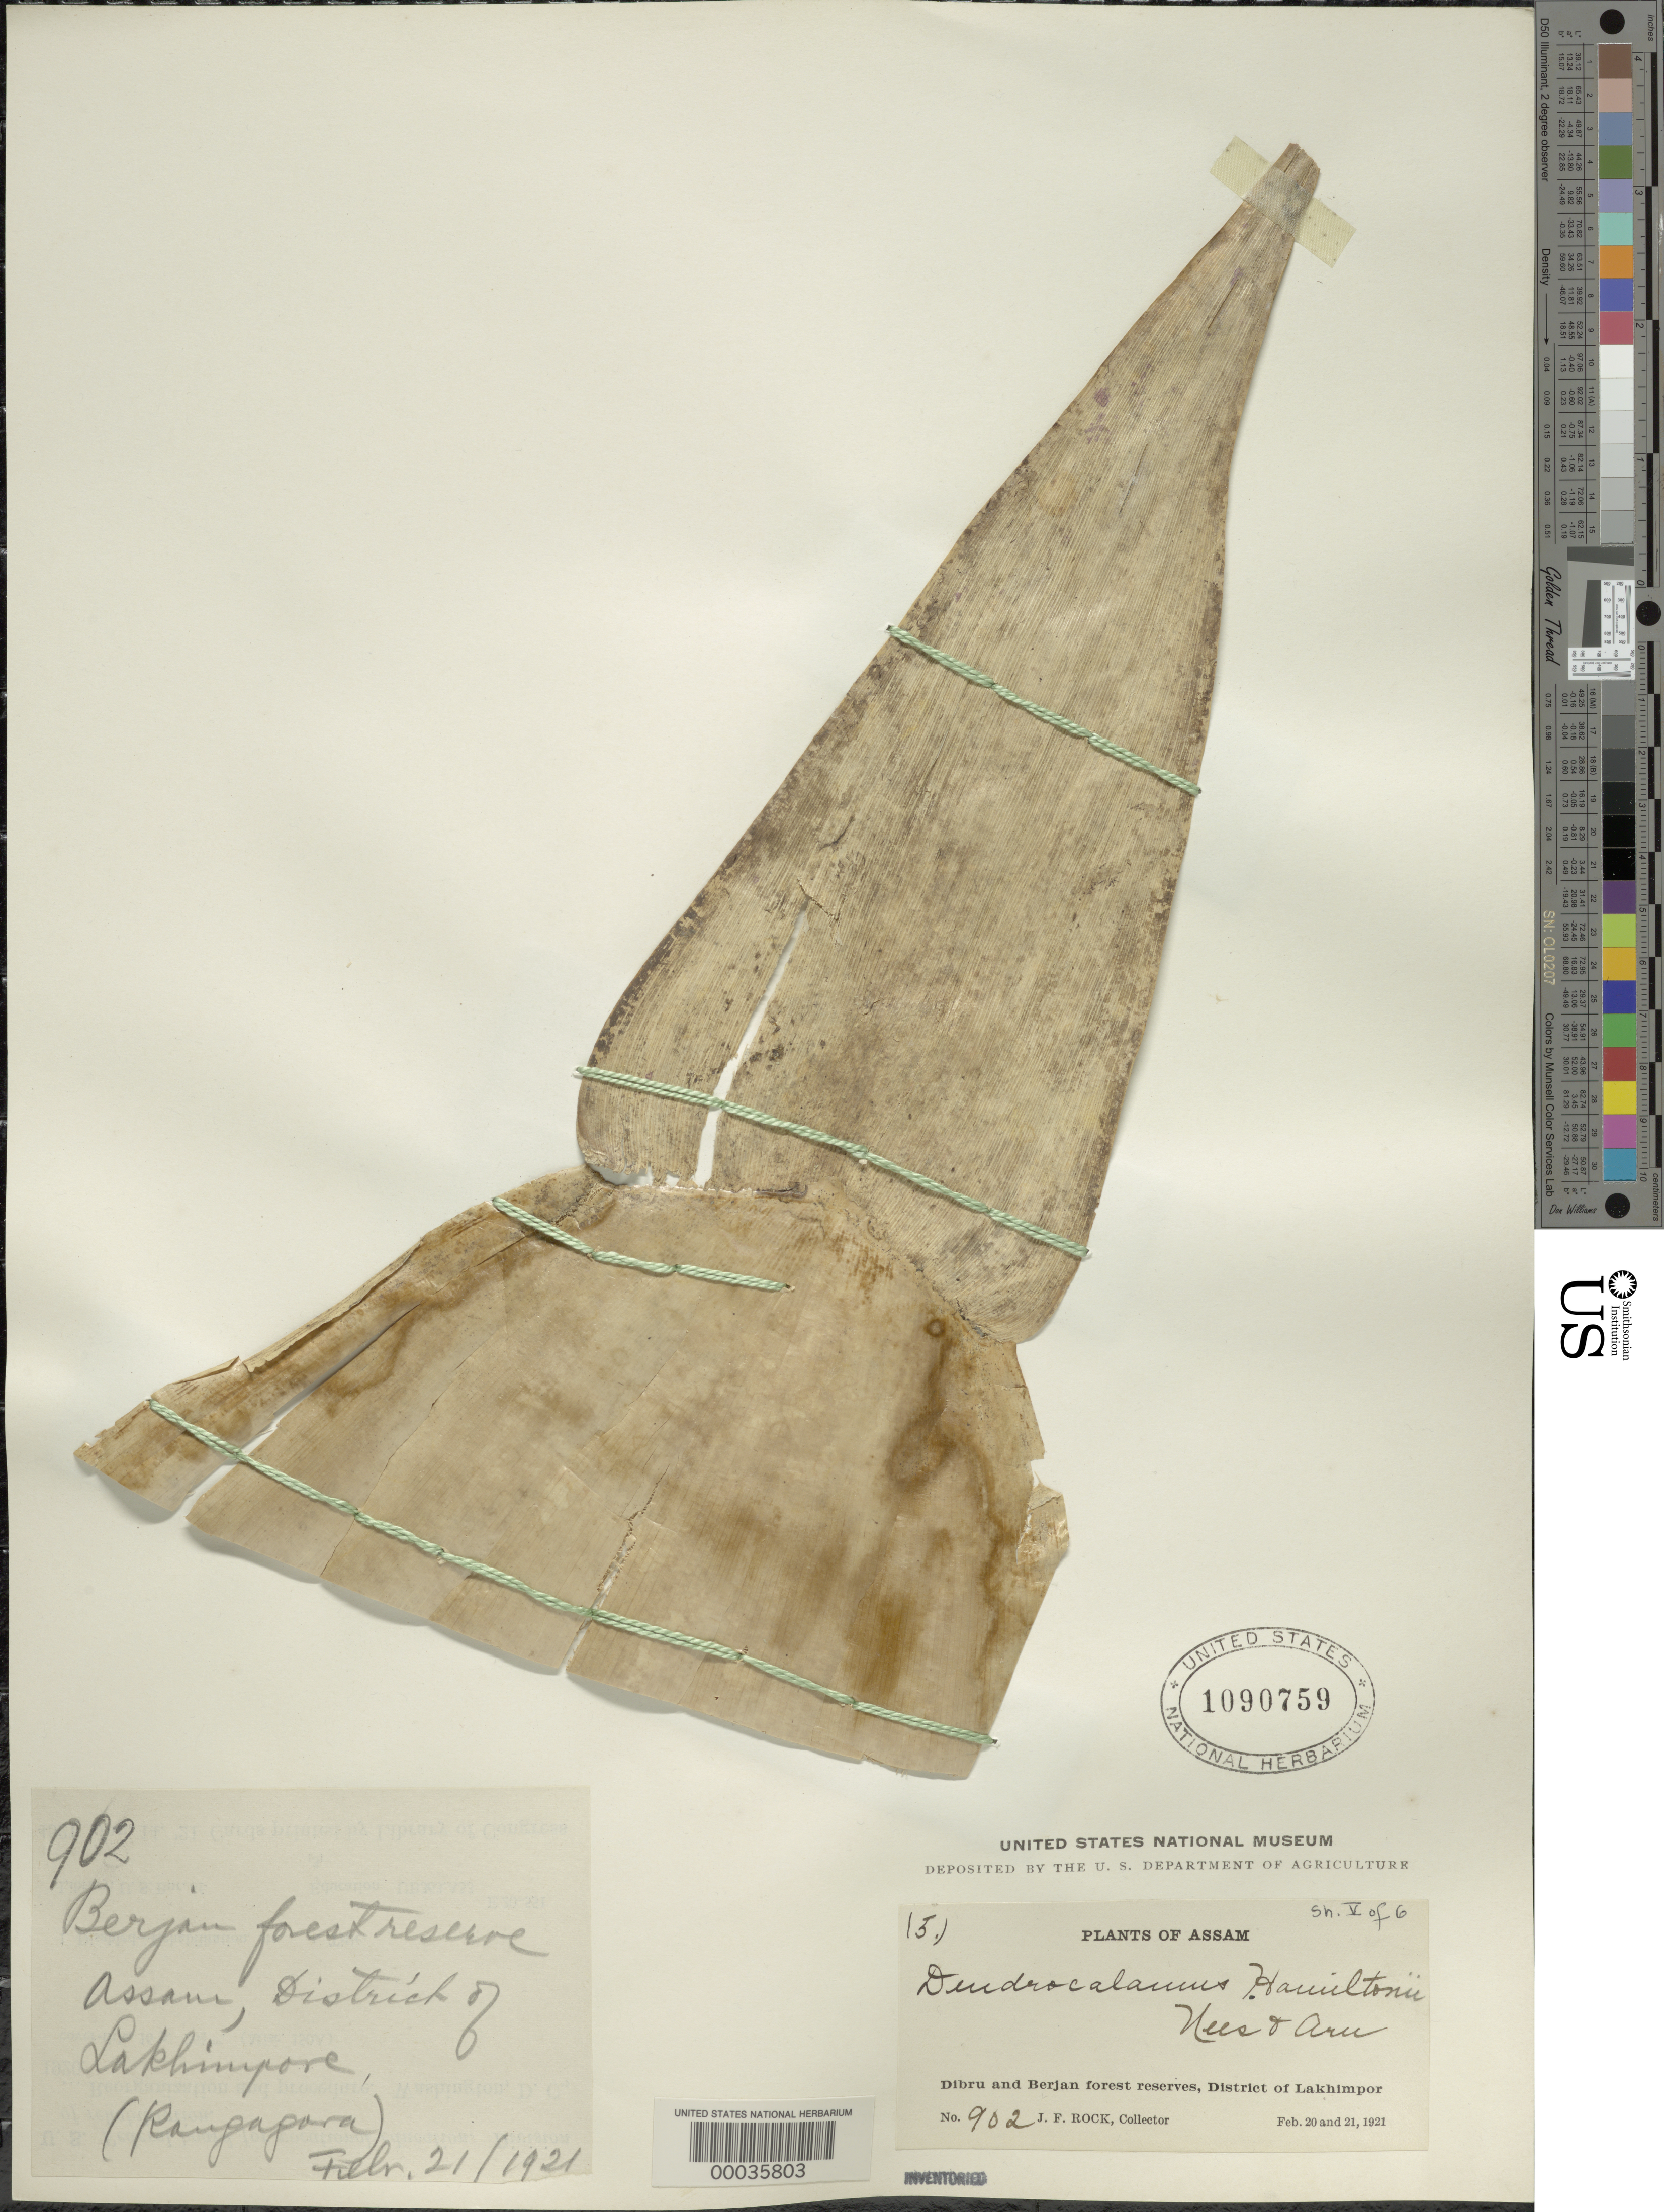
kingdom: Plantae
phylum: Tracheophyta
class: Liliopsida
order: Poales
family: Poaceae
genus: Dendrocalamus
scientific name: Dendrocalamus hamiltonii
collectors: J. F. Rock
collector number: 902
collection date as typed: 20 Feb 1921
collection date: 1921-02-20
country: India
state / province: Assam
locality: Dibru and Berjan forest reserves, District of Lakhimpor.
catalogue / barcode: US 1090759